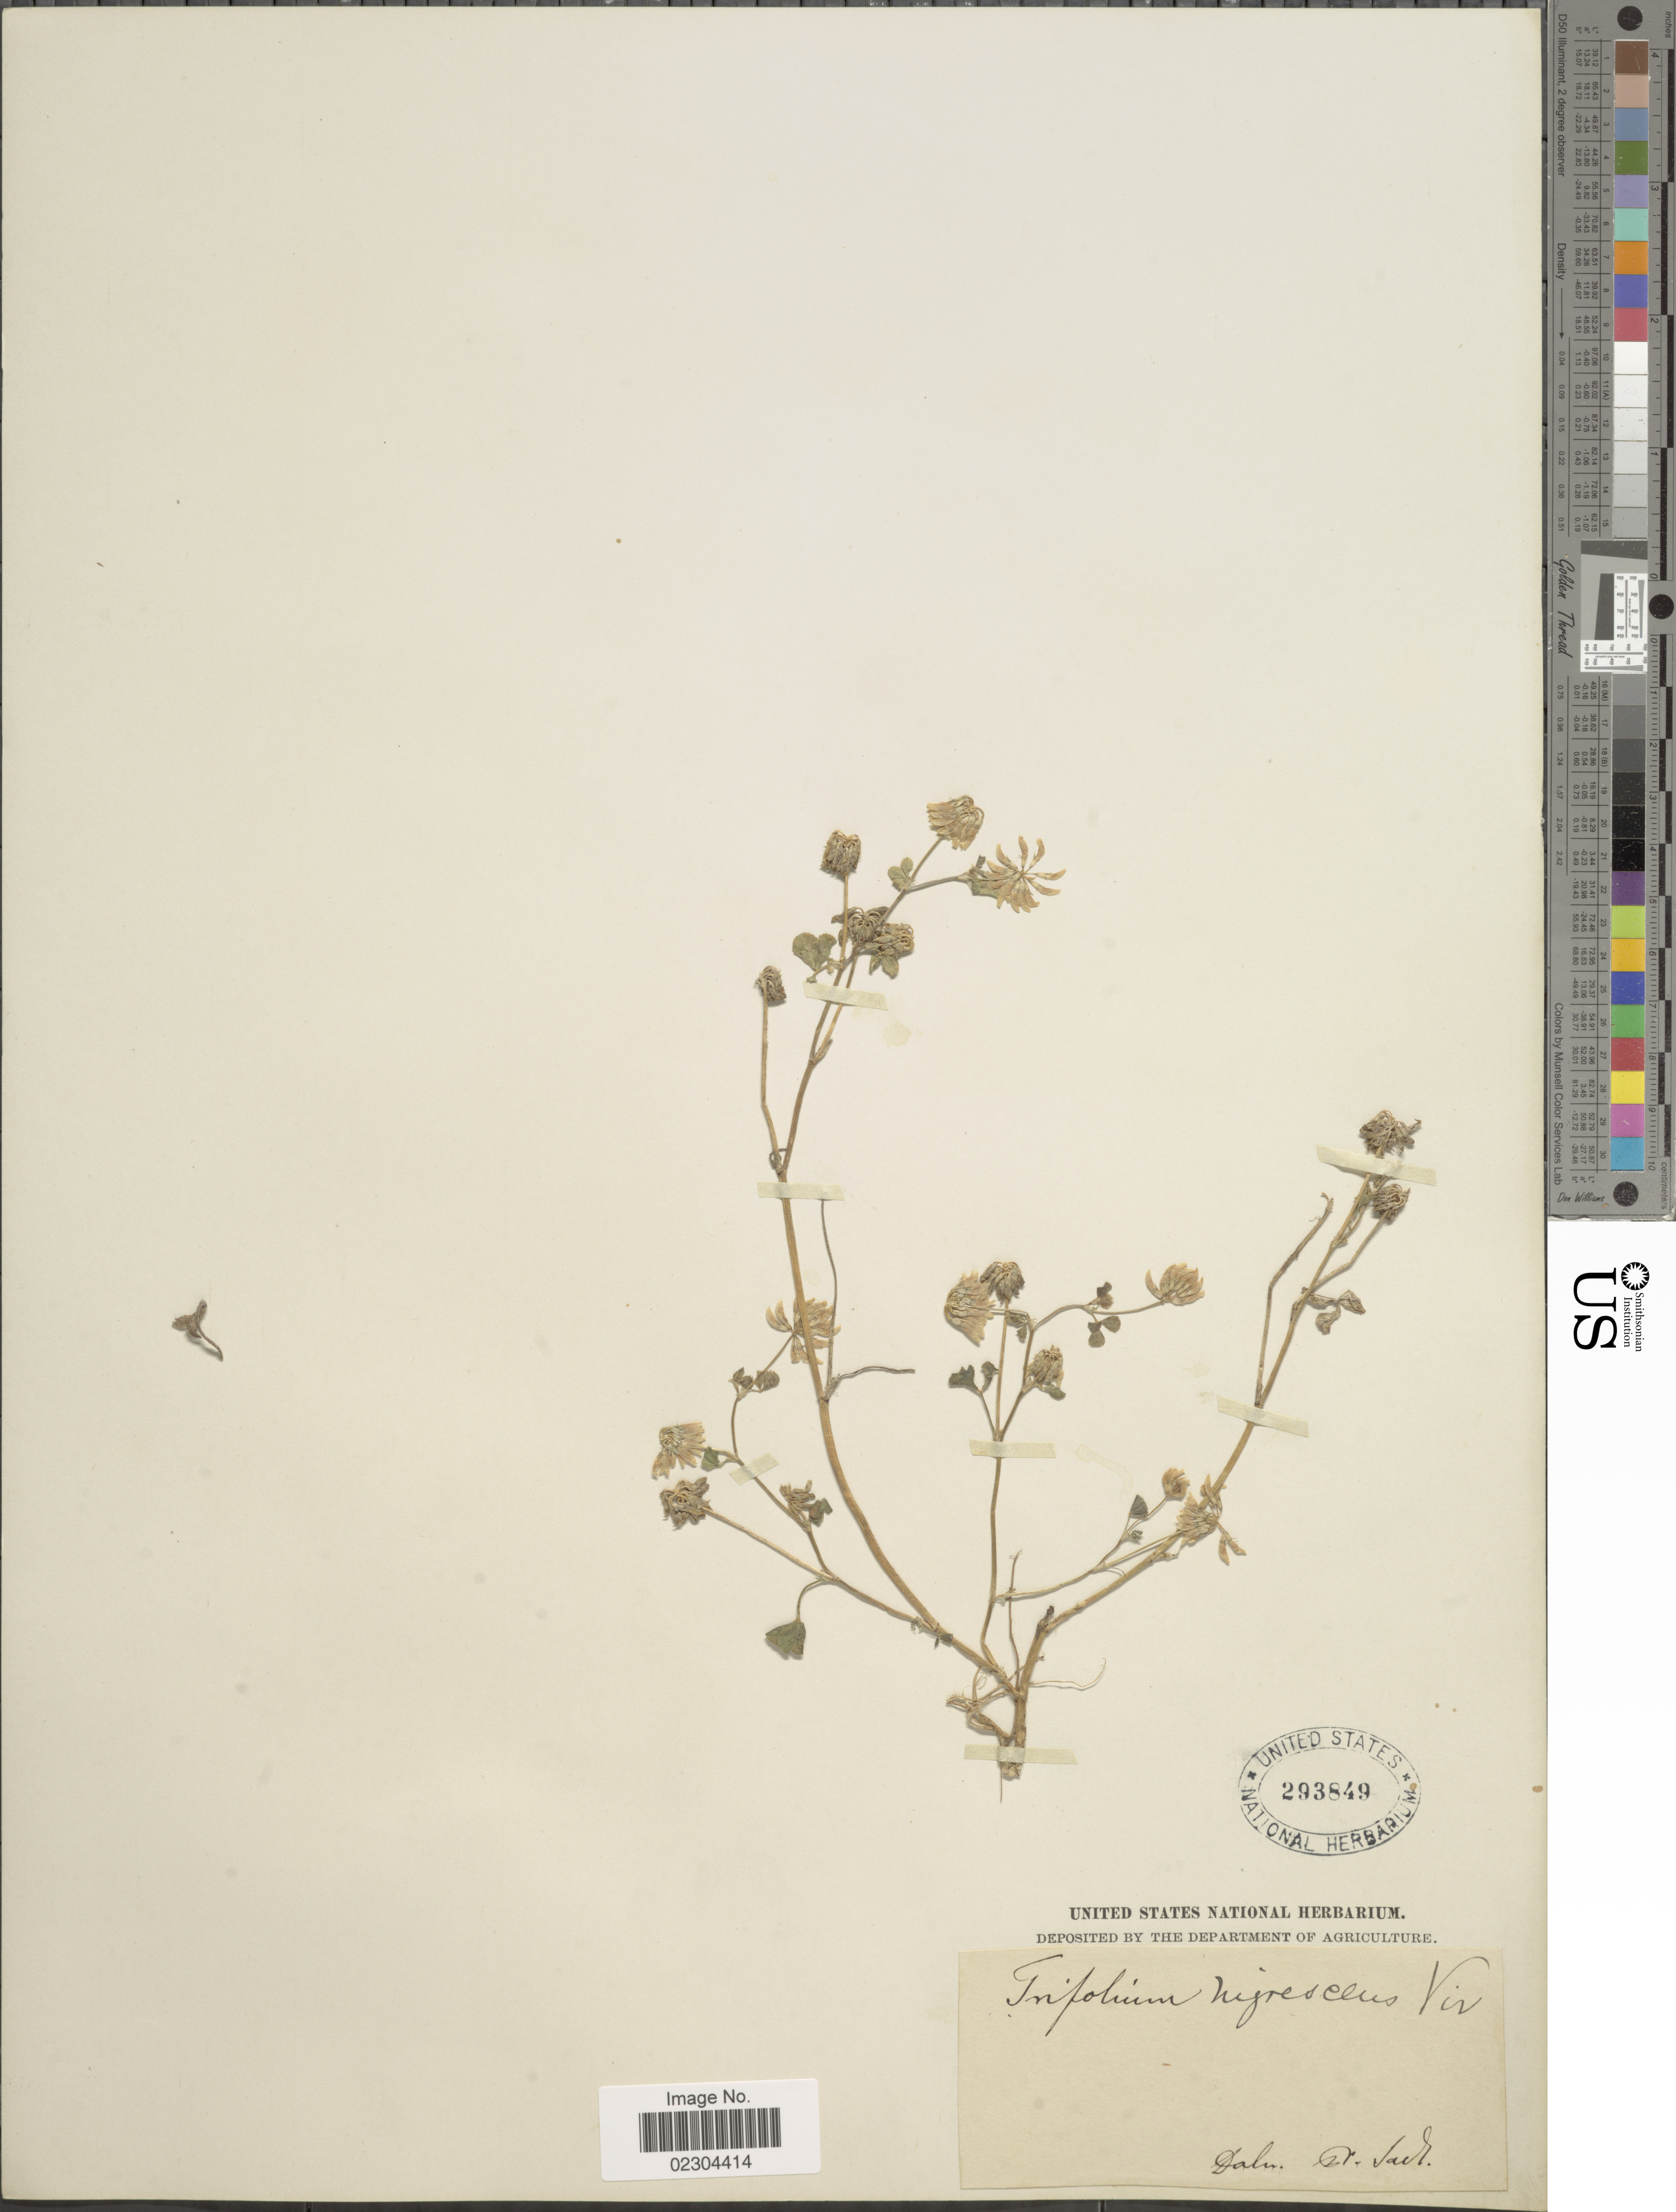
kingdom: Plantae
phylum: Tracheophyta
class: Magnoliopsida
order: Fabales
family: Fabaceae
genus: Trifolium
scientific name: Trifolium nigrescens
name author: Viv.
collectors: Sach.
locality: Dalm.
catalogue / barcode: US 293849